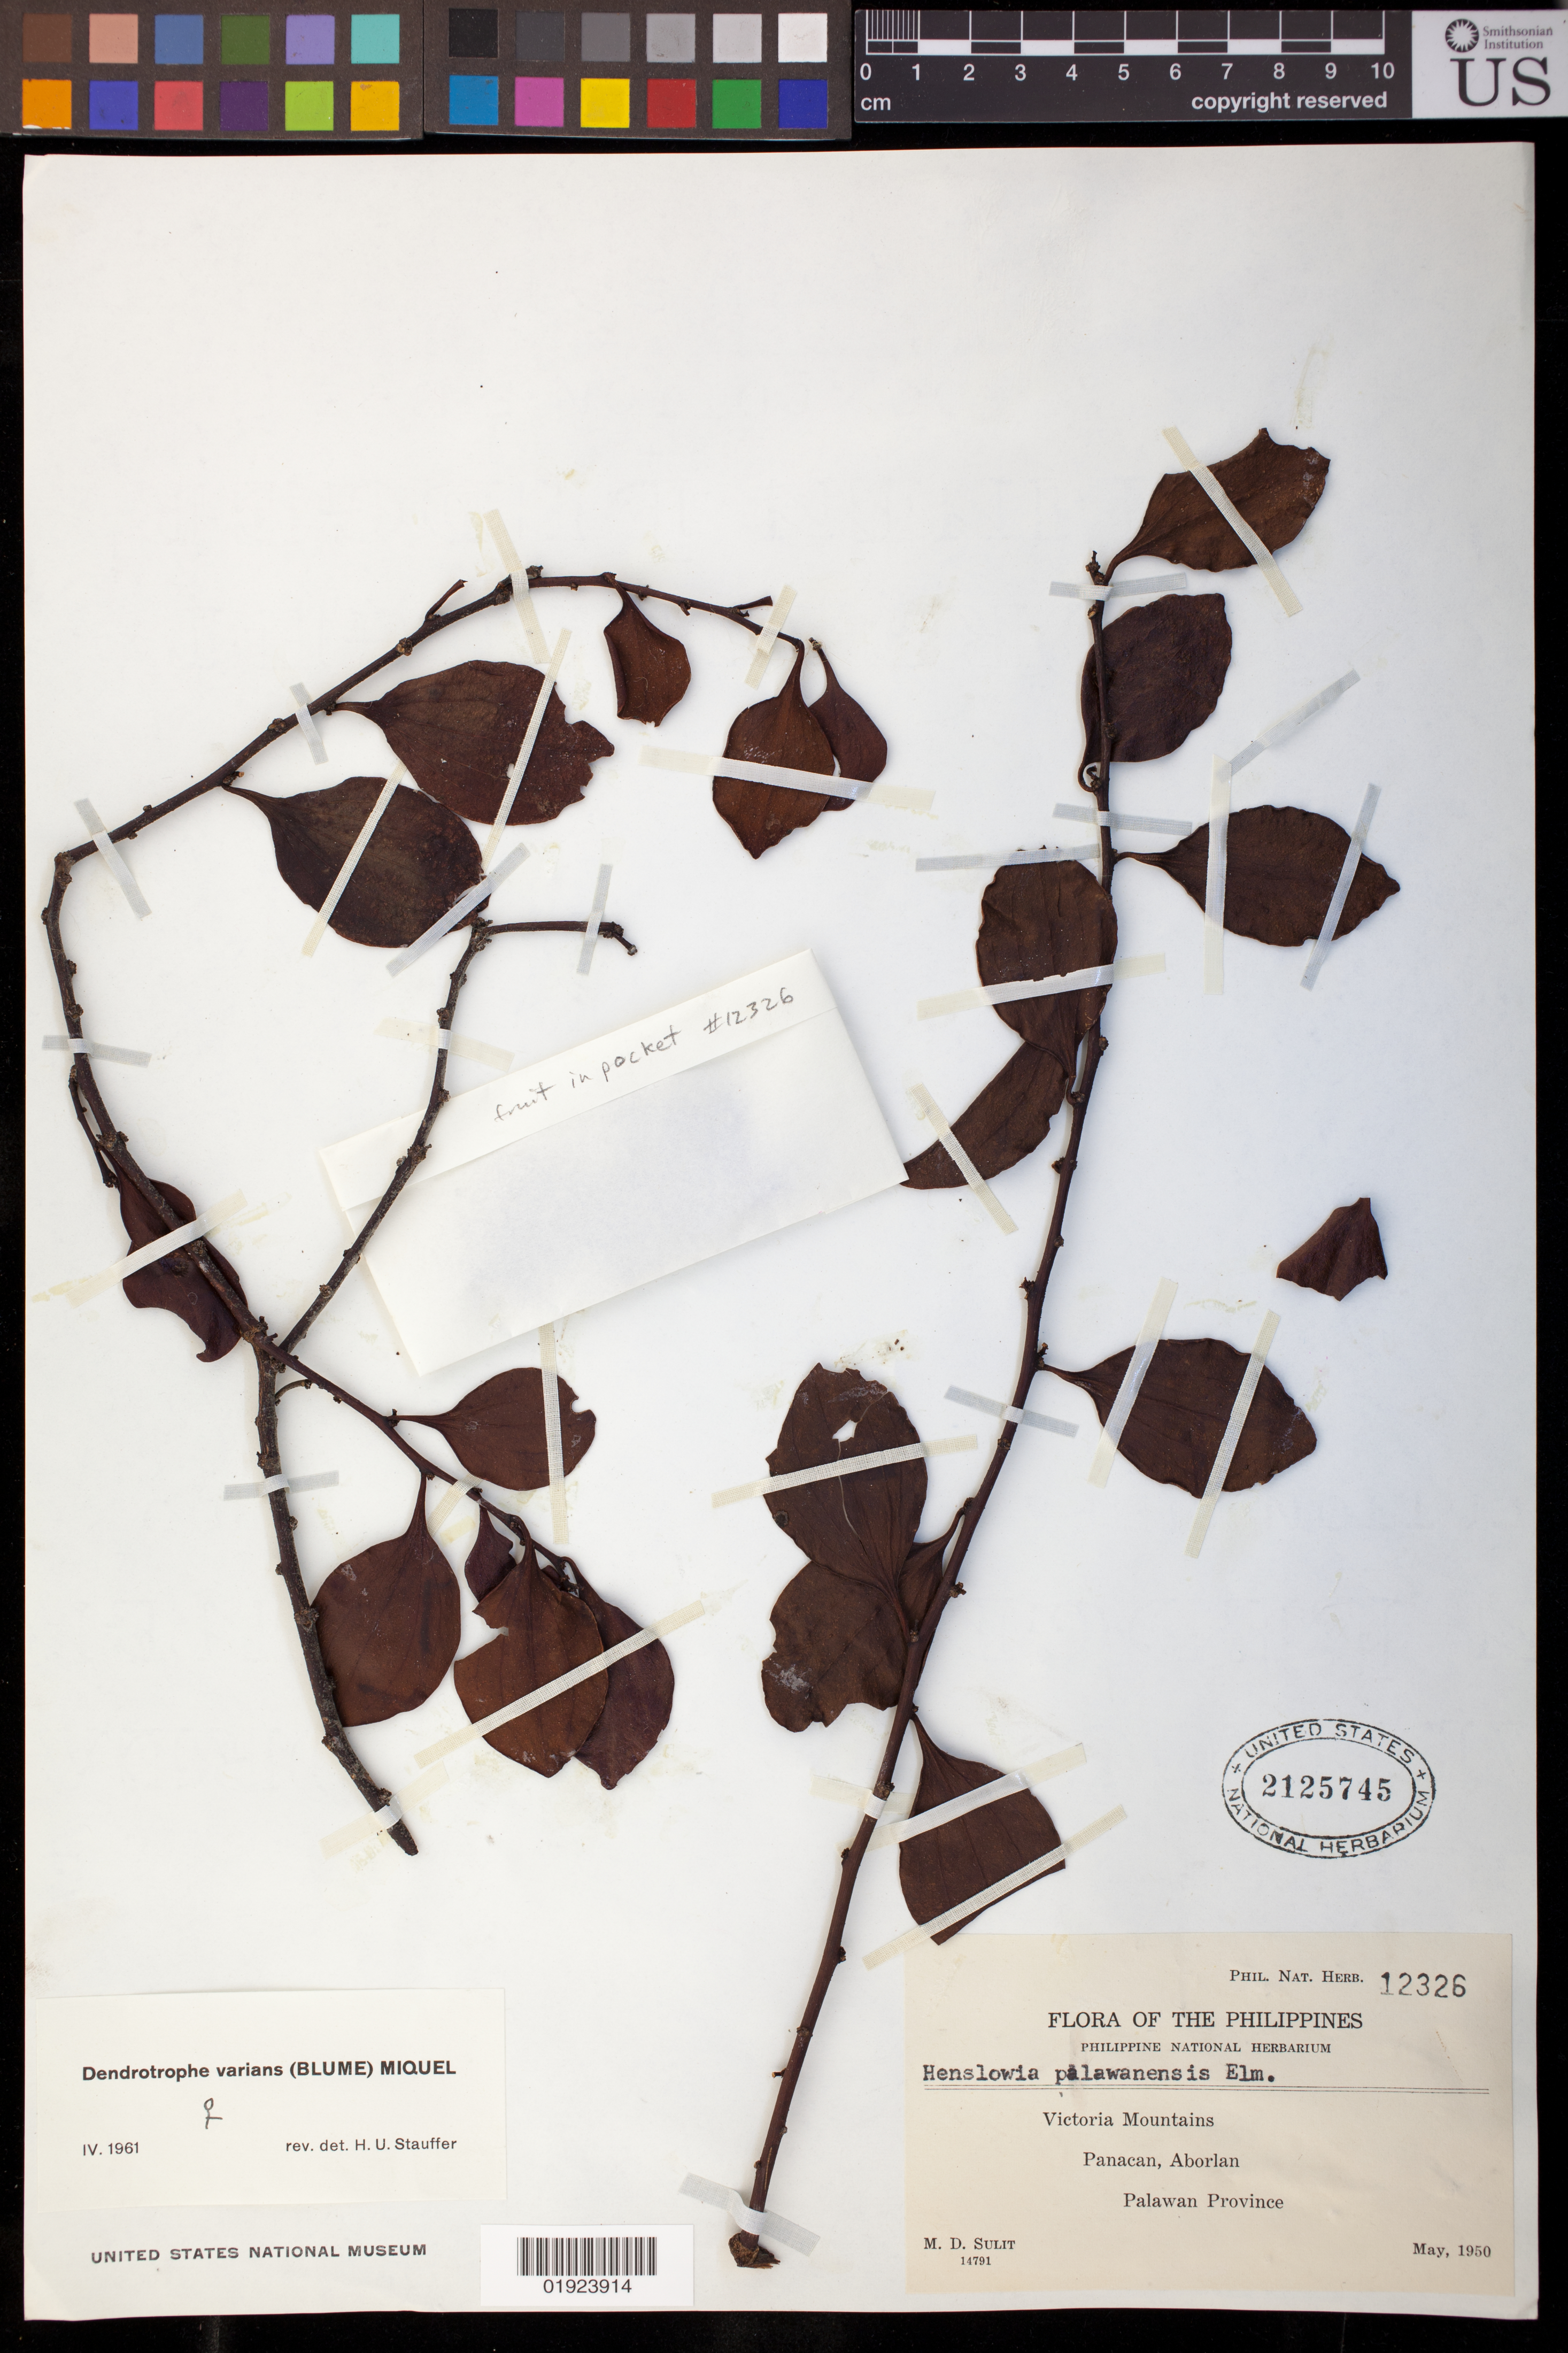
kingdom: Plantae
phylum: Tracheophyta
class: Magnoliopsida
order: Santalales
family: Amphorogynaceae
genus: Dendrotrophe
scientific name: Dendrotrophe varians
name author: (Blume) Miq.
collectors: M. Sulit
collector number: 14791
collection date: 1950-05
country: Philippines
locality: Victoria Mountains, Panacan, Aborlan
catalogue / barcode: US 2125745